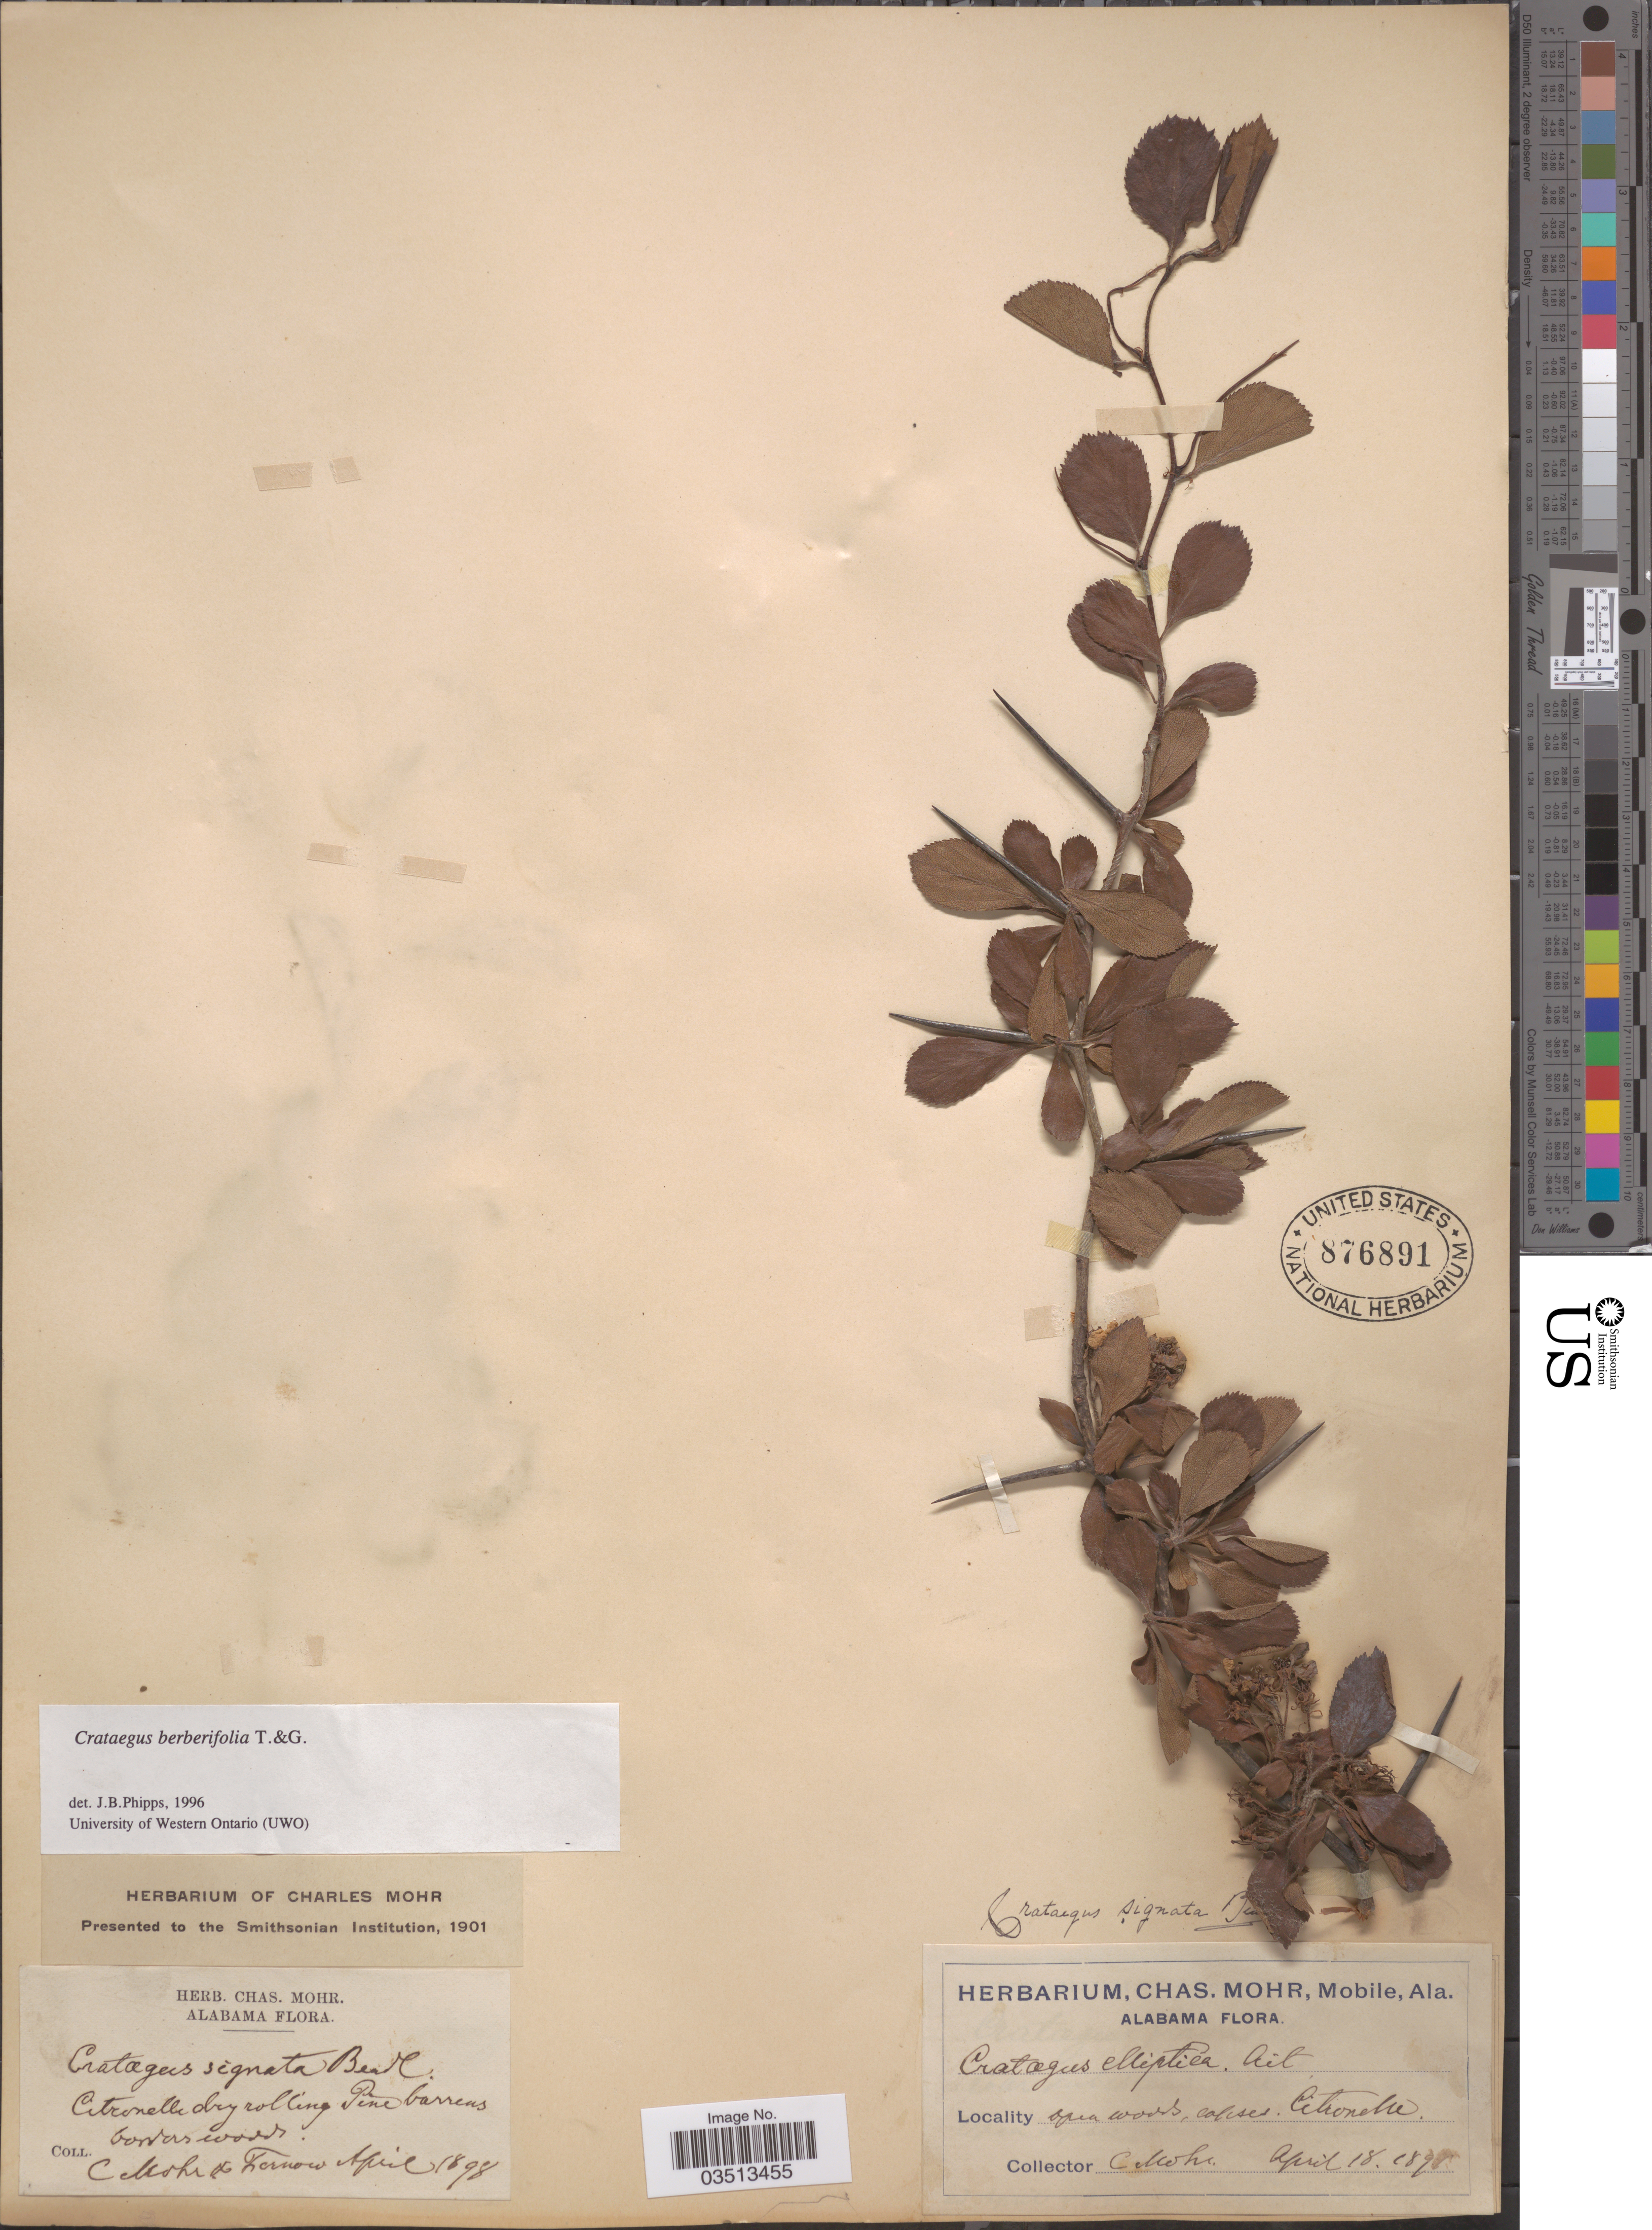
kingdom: Plantae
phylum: Tracheophyta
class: Magnoliopsida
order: Rosales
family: Rosaceae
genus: Crataegus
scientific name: Crataegus berberifolia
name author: Torr. & A. Gray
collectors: Mohr, -- & -. Fernow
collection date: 1898-04-18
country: United States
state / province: Alabama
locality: Citronelle dry rolling Pine barrens borders woods.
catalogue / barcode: US 876891